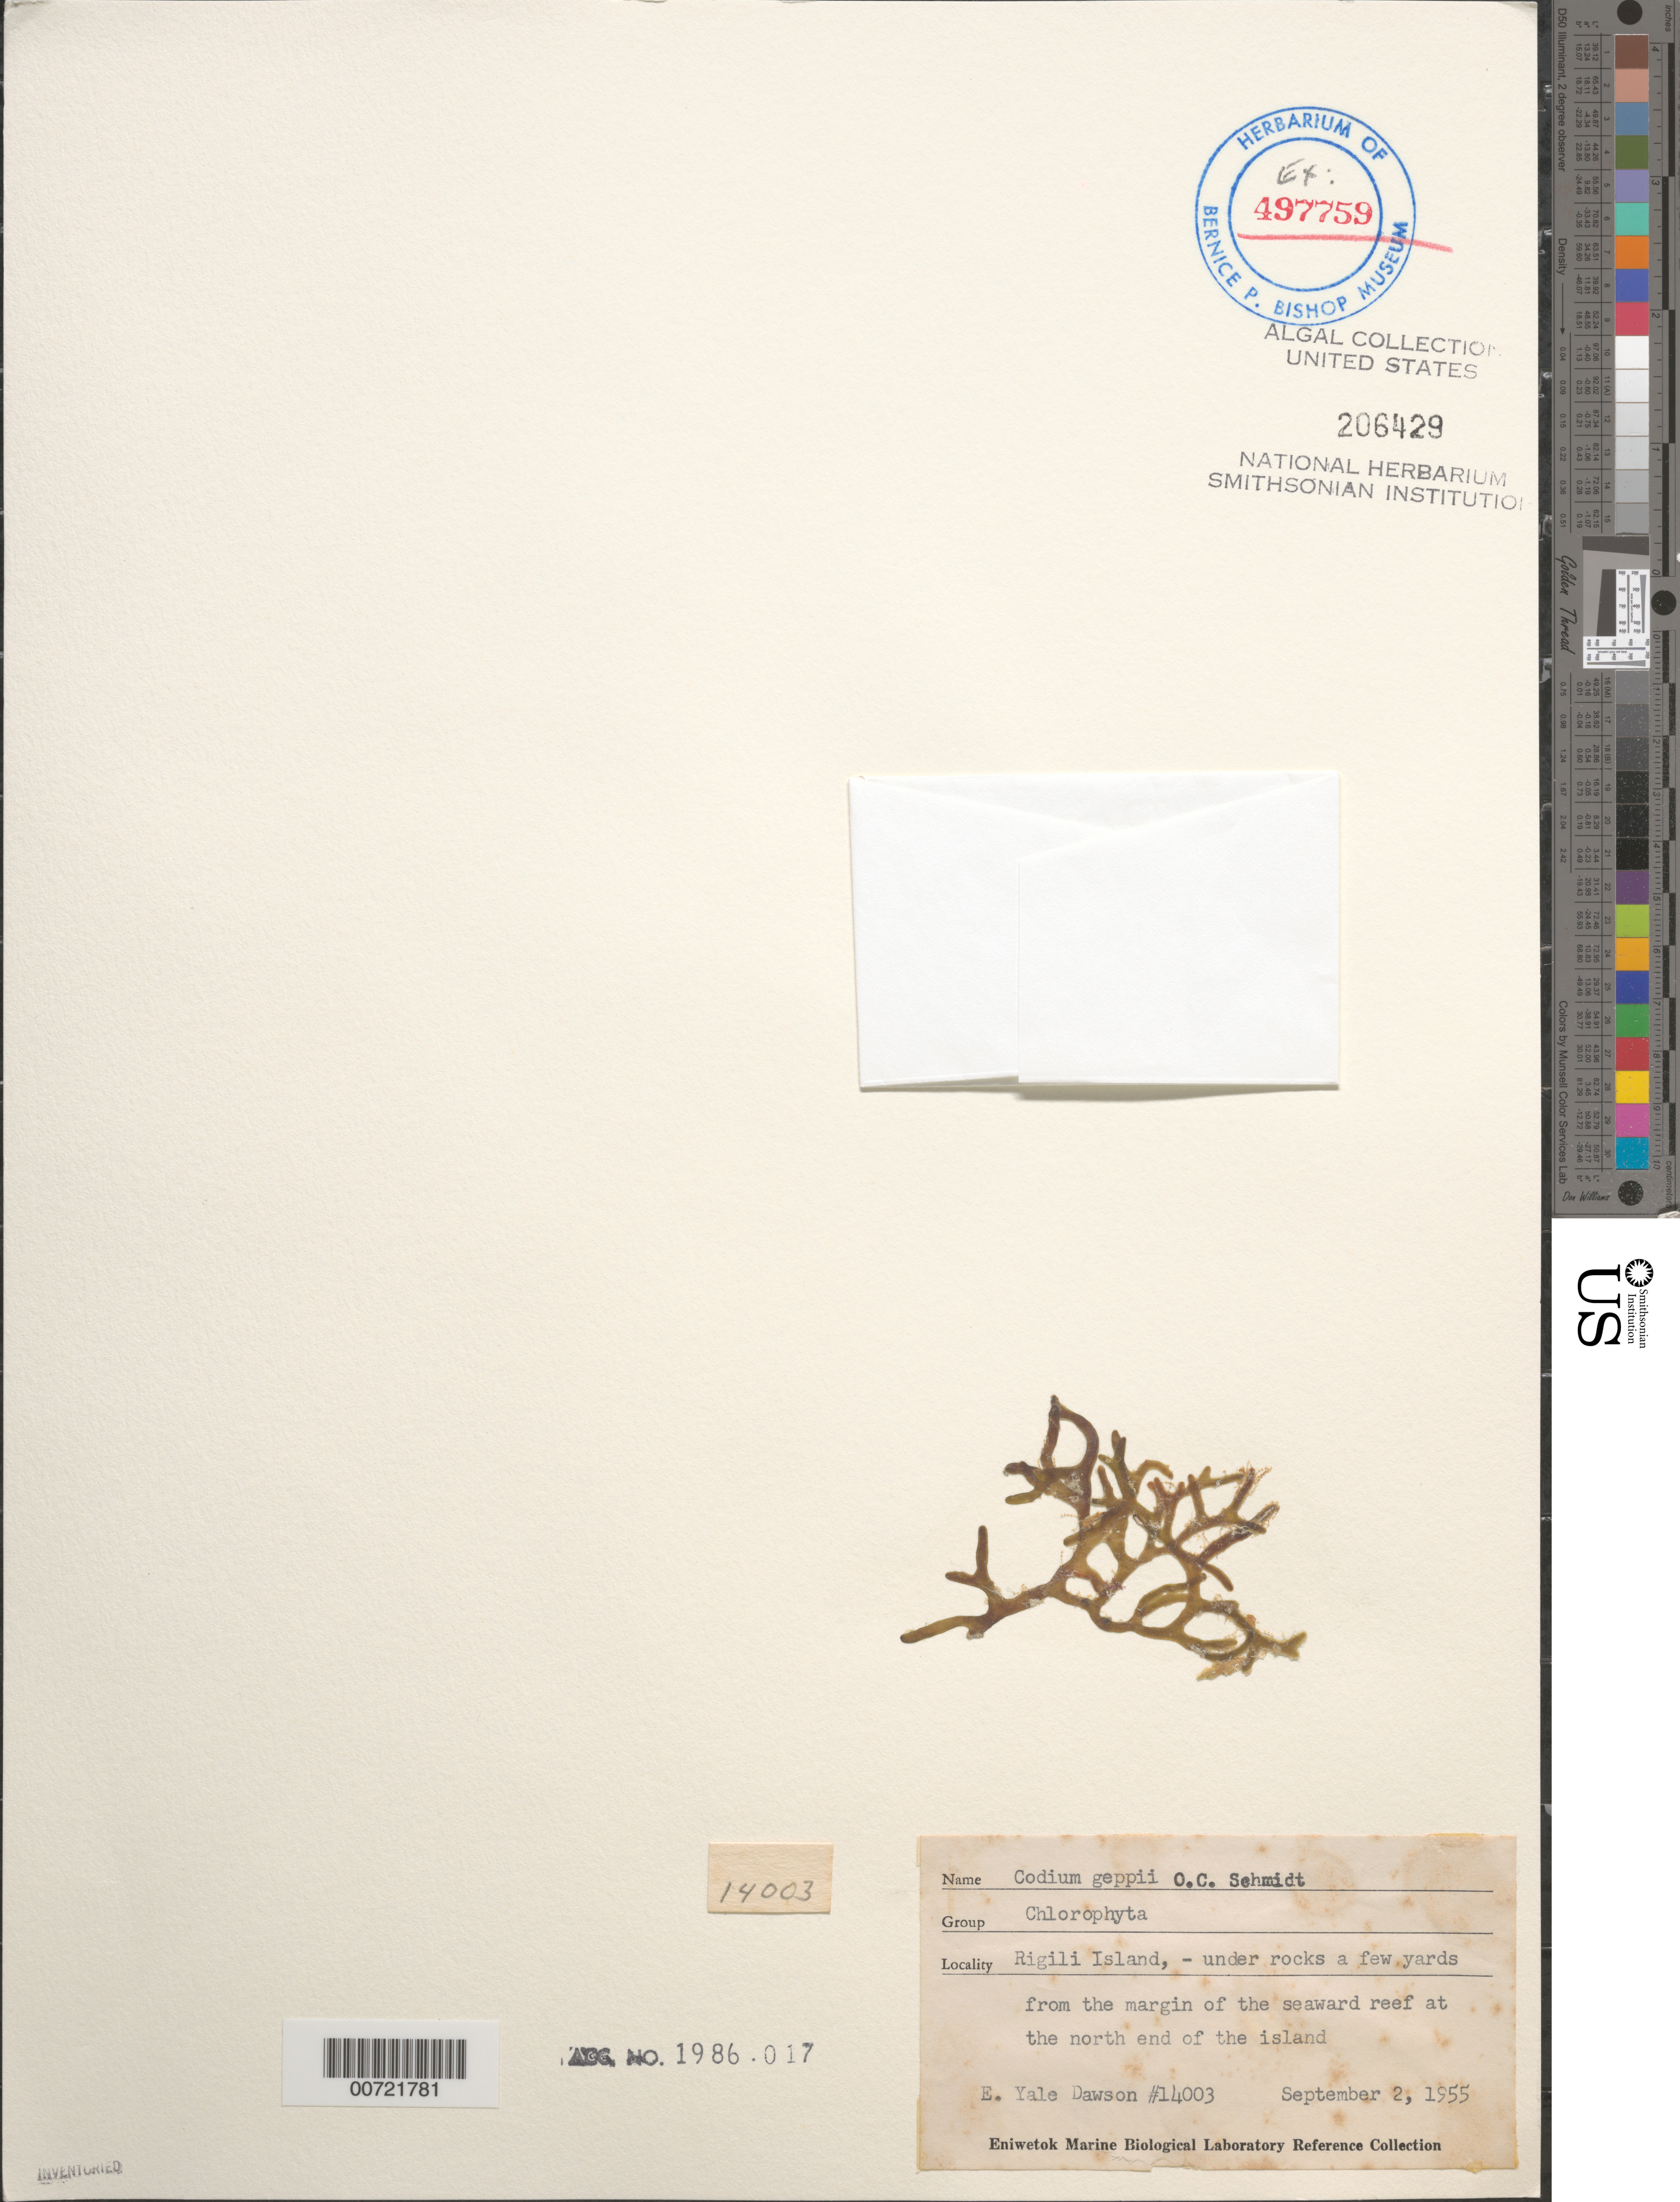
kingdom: Plantae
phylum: Chlorophyta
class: Ulvophyceae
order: Bryopsidales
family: Codiaceae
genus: Codium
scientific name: Codium geppii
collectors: E. Y. Dawson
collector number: EYD 14003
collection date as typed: September 2, 1955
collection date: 1955-09-02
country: Marshall Islands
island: Enewetak [Eniwetok] Atoll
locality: Rigili Island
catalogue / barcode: US 206429